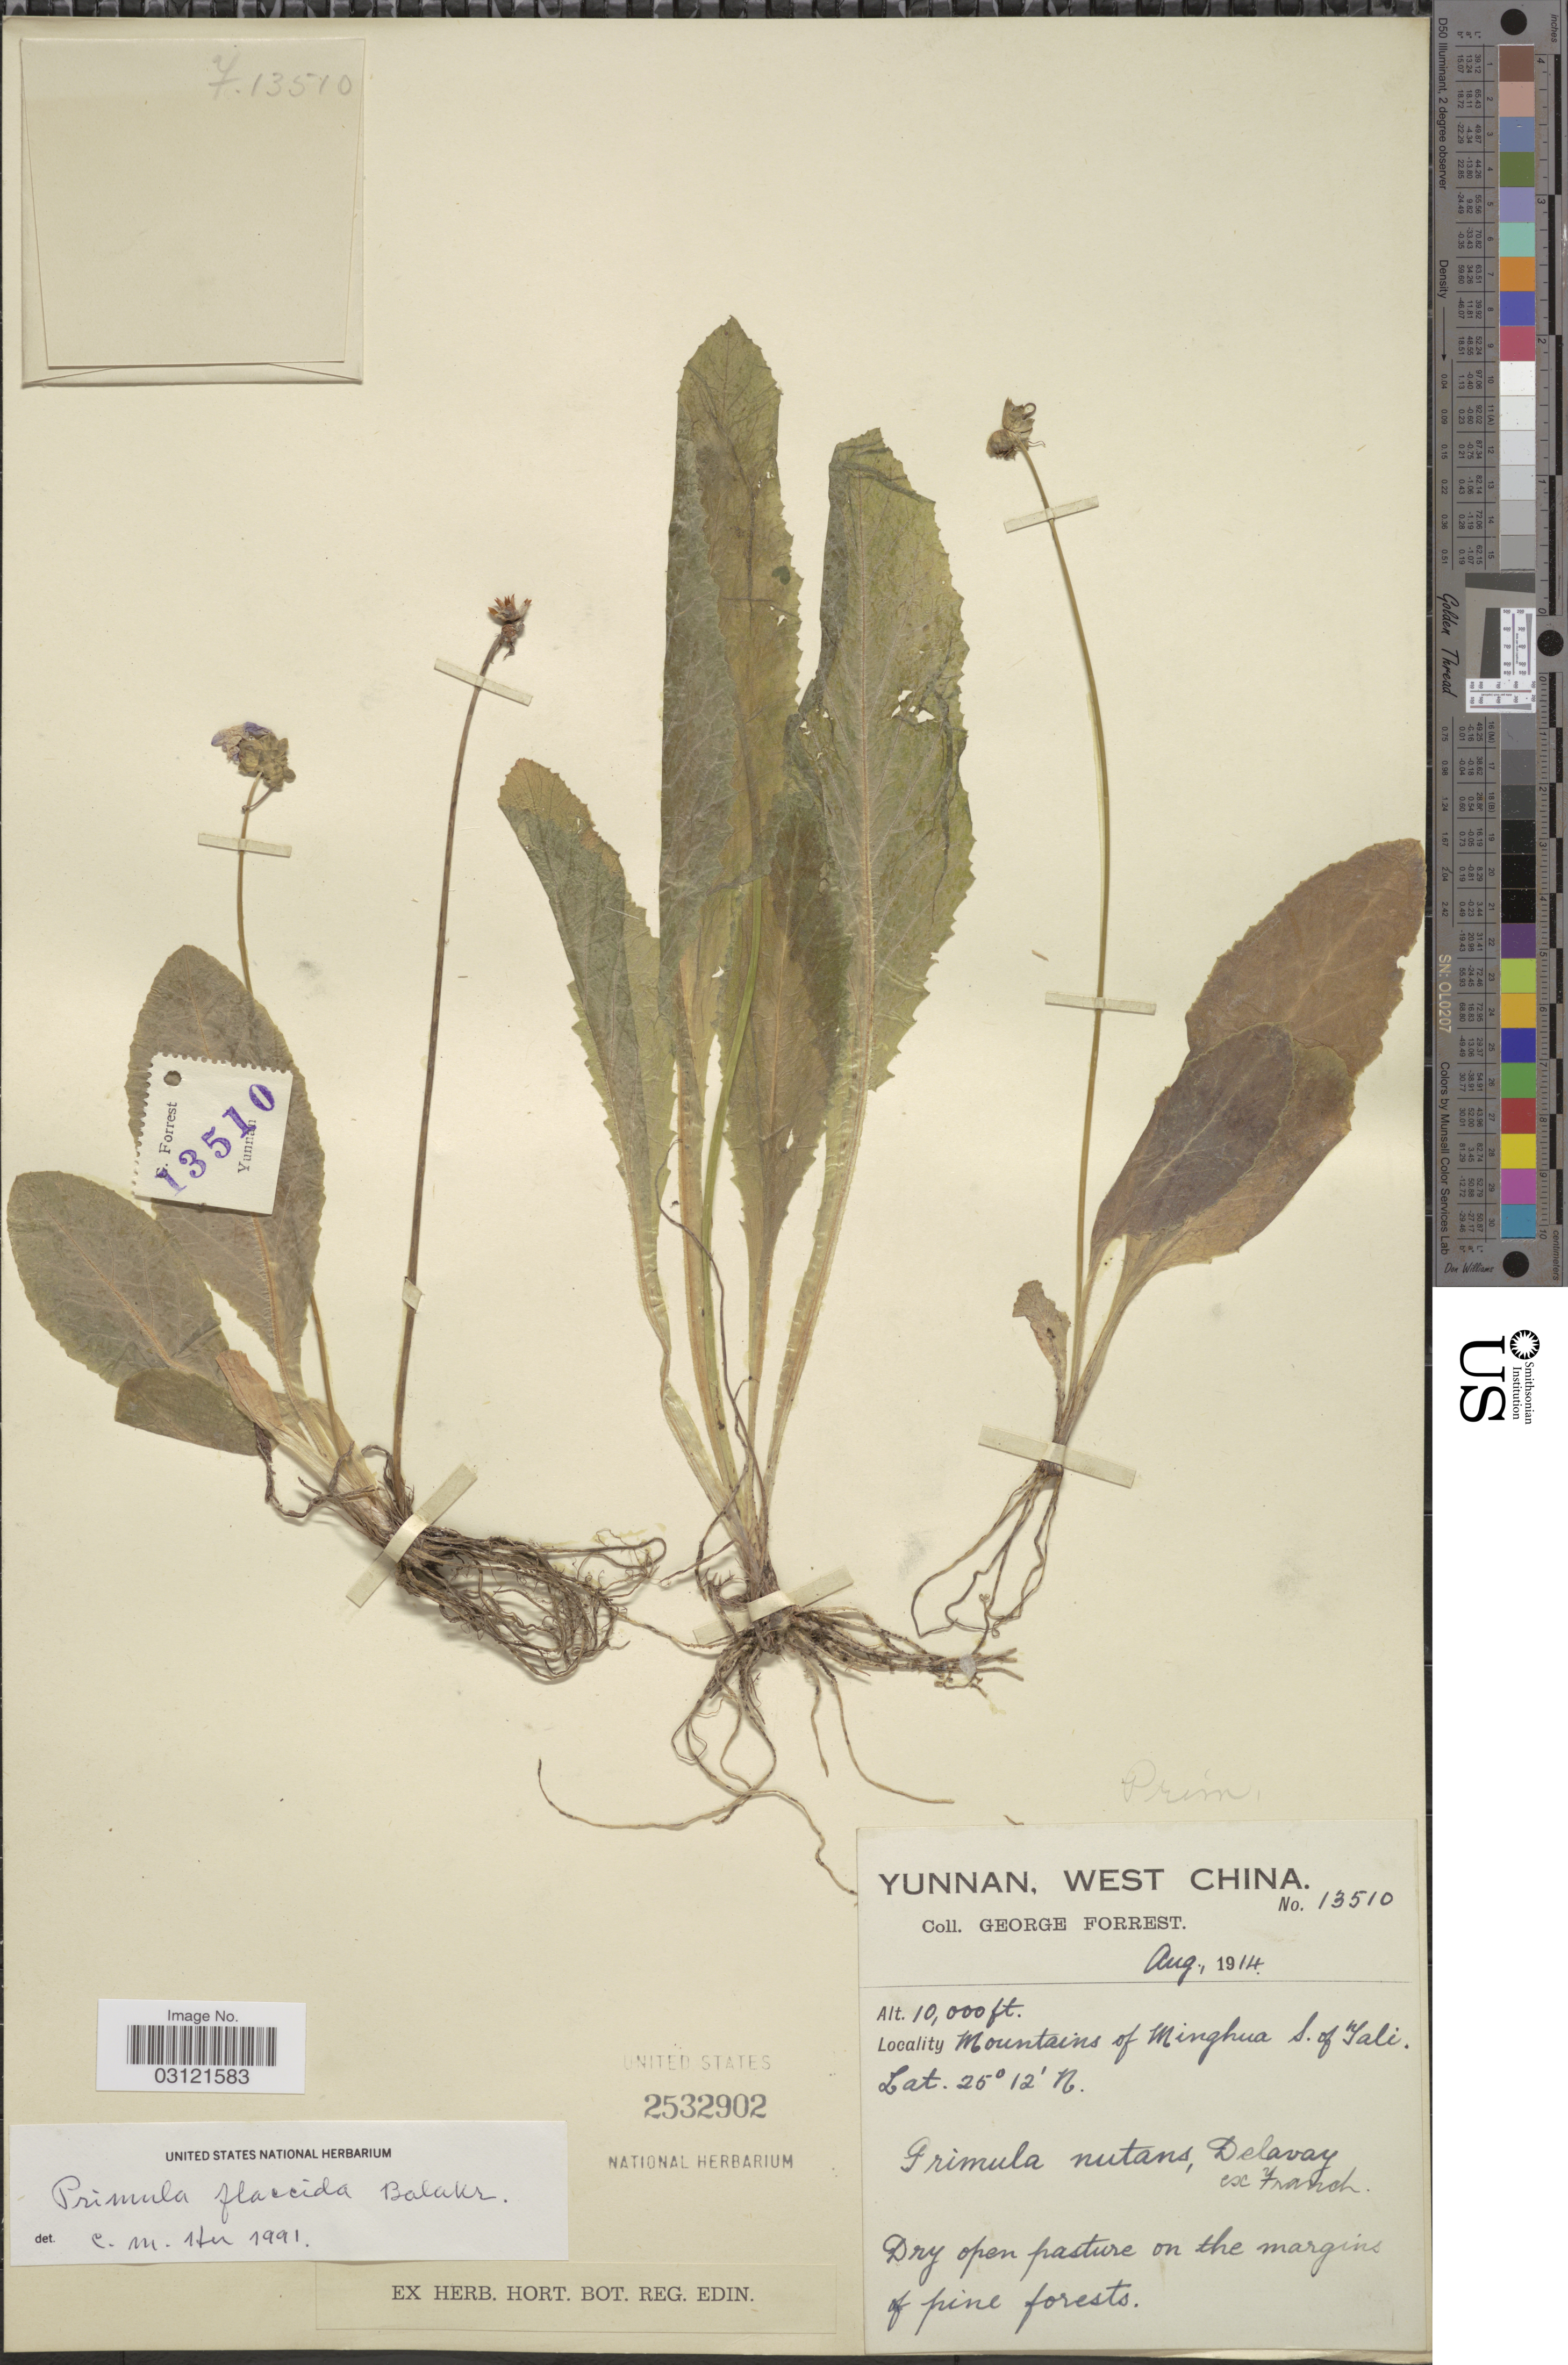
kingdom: Plantae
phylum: Tracheophyta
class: Magnoliopsida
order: Ericales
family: Primulaceae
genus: Primula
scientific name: Primula nutans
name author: Georgi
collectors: G. Forrest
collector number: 13510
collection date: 1914-08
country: China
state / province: Yunnan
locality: West China, Mountains of Minghua, S of Tali.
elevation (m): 3048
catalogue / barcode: US 2532902